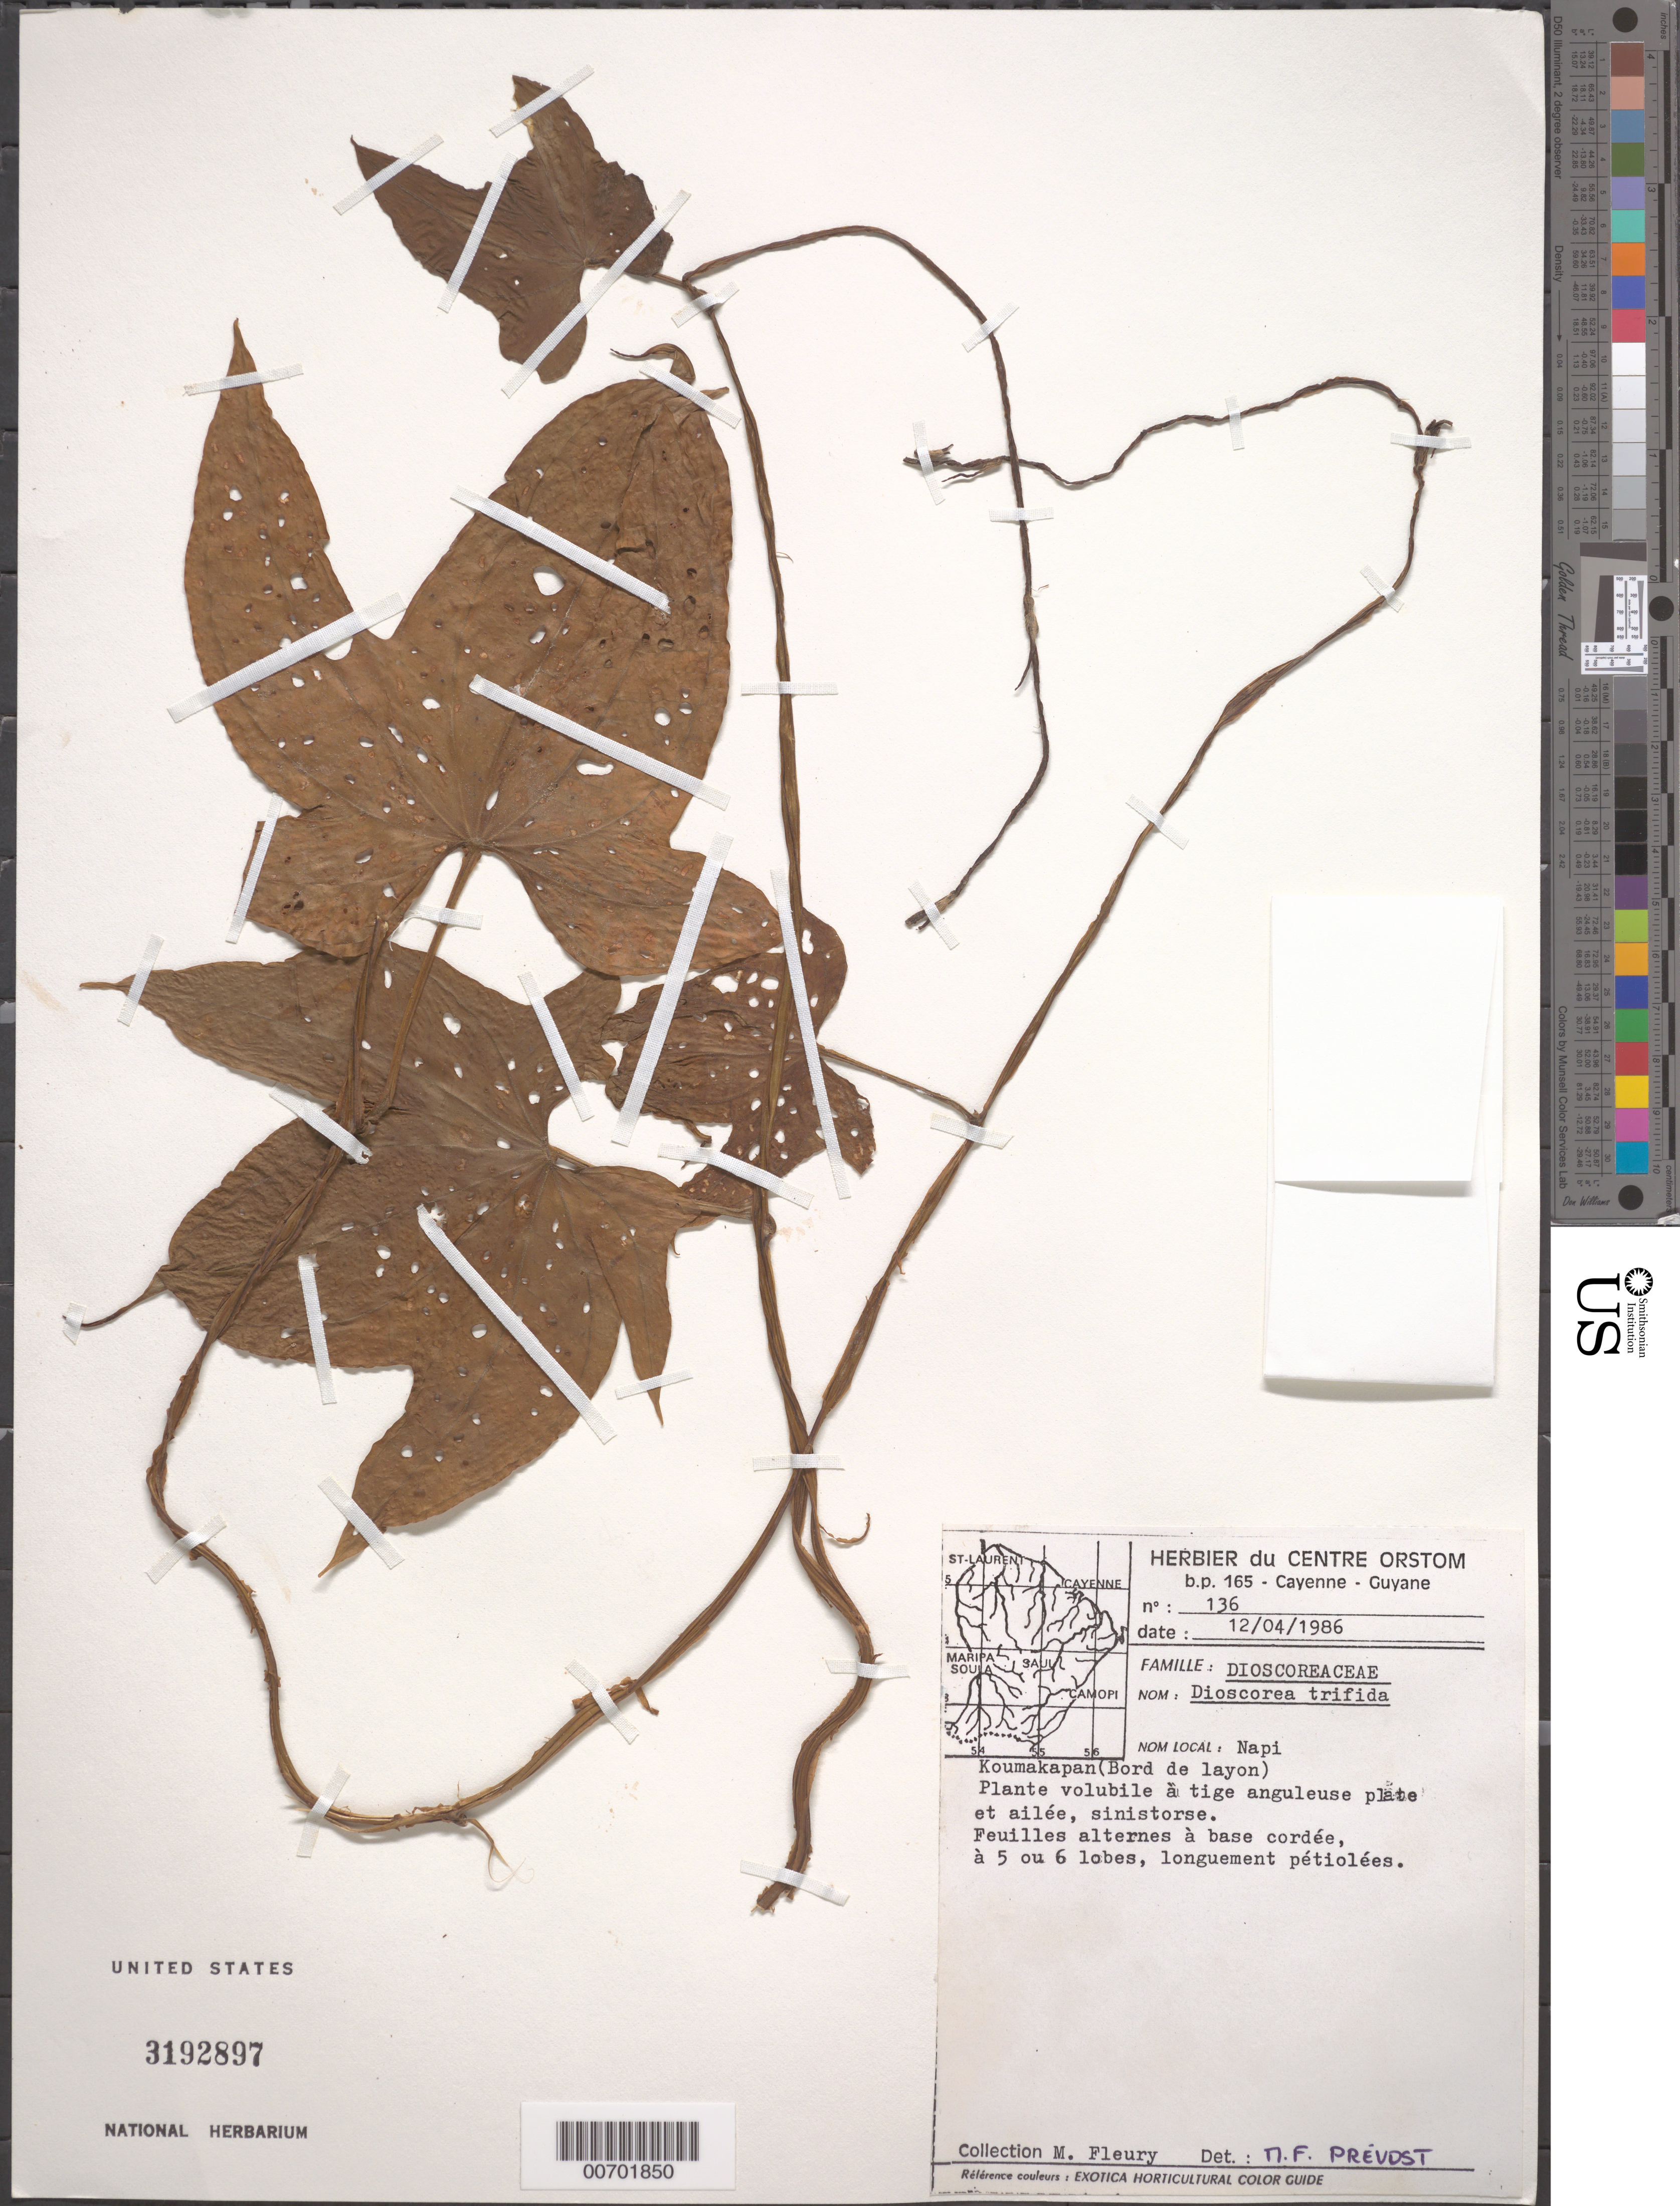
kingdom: Plantae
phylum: Tracheophyta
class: Liliopsida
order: Dioscoreales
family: Dioscoreaceae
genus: Dioscorea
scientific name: Dioscorea trifida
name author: L. f.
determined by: Prévost, M.-F.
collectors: M. Fleury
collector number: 136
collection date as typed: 12-Apr-86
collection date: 1986-04-12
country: French Guiana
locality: Koumakapan Village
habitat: Borde de layon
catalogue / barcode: US 3192897